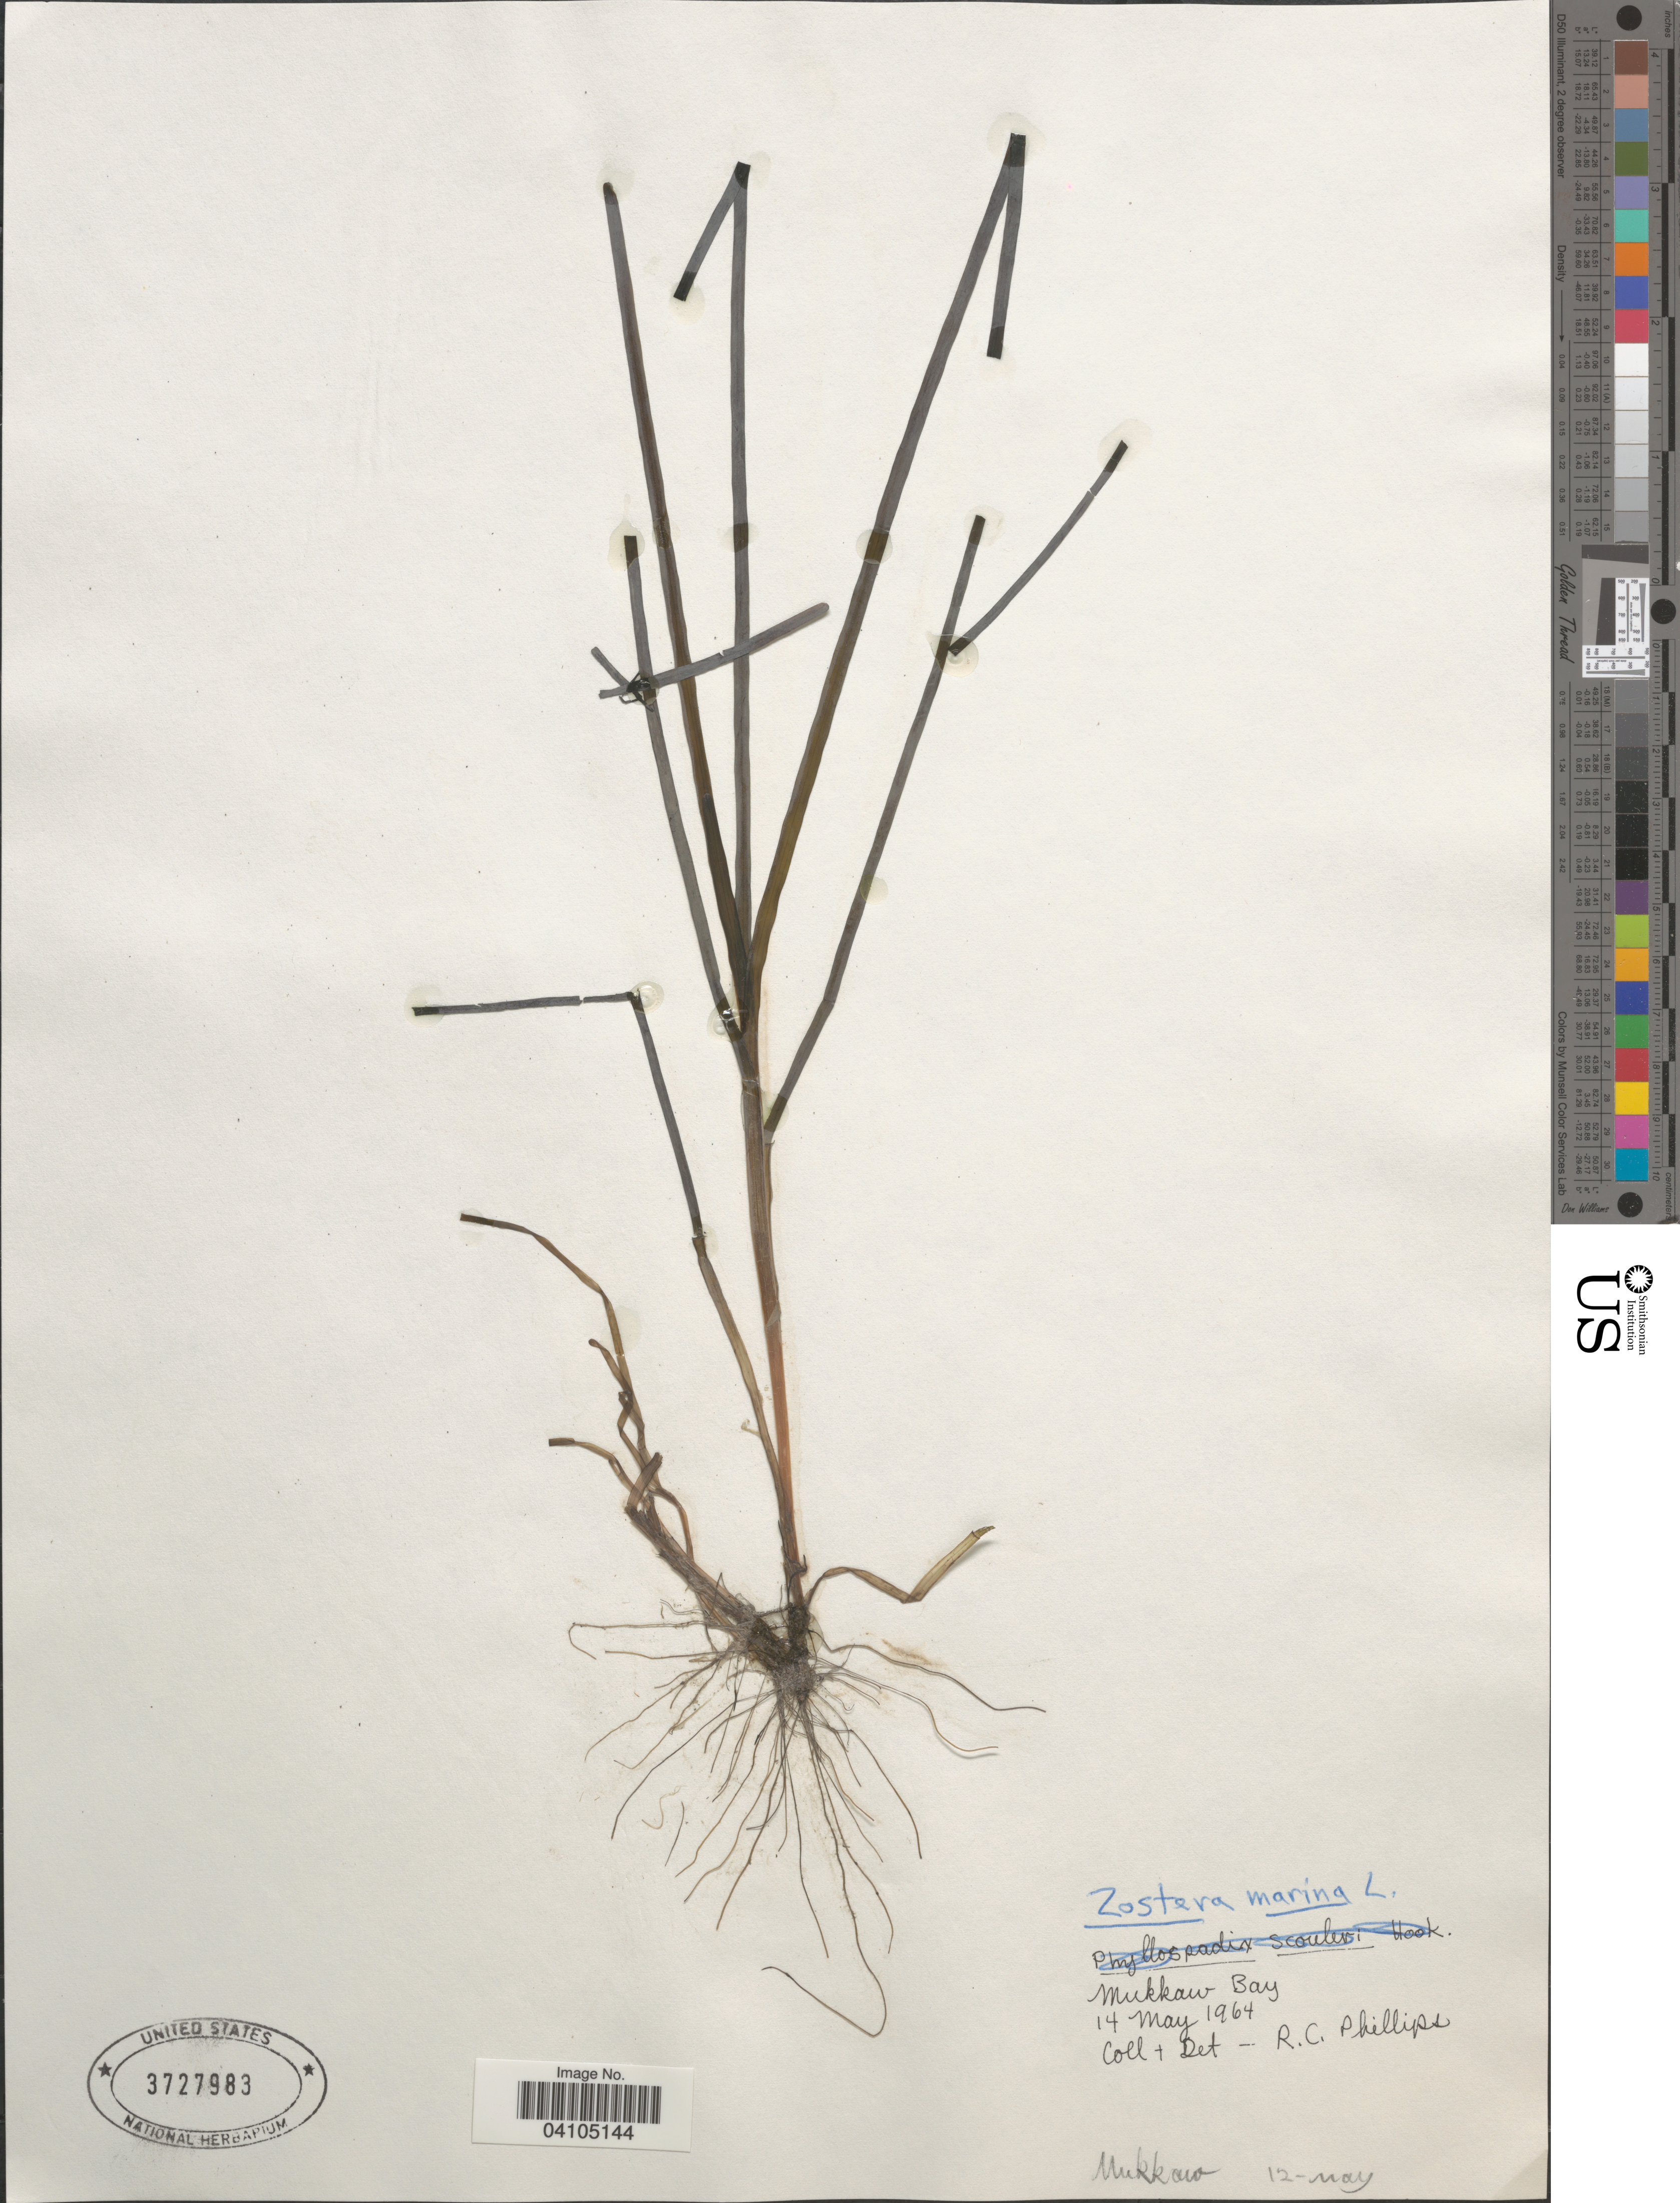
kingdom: Plantae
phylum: Tracheophyta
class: Liliopsida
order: Alismatales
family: Zosteraceae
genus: Zostera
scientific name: Zostera marina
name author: L.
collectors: R. C. Phillips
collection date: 1964-05-14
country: United States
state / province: Washington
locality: Mukkaw Bay.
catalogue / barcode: US 3727983